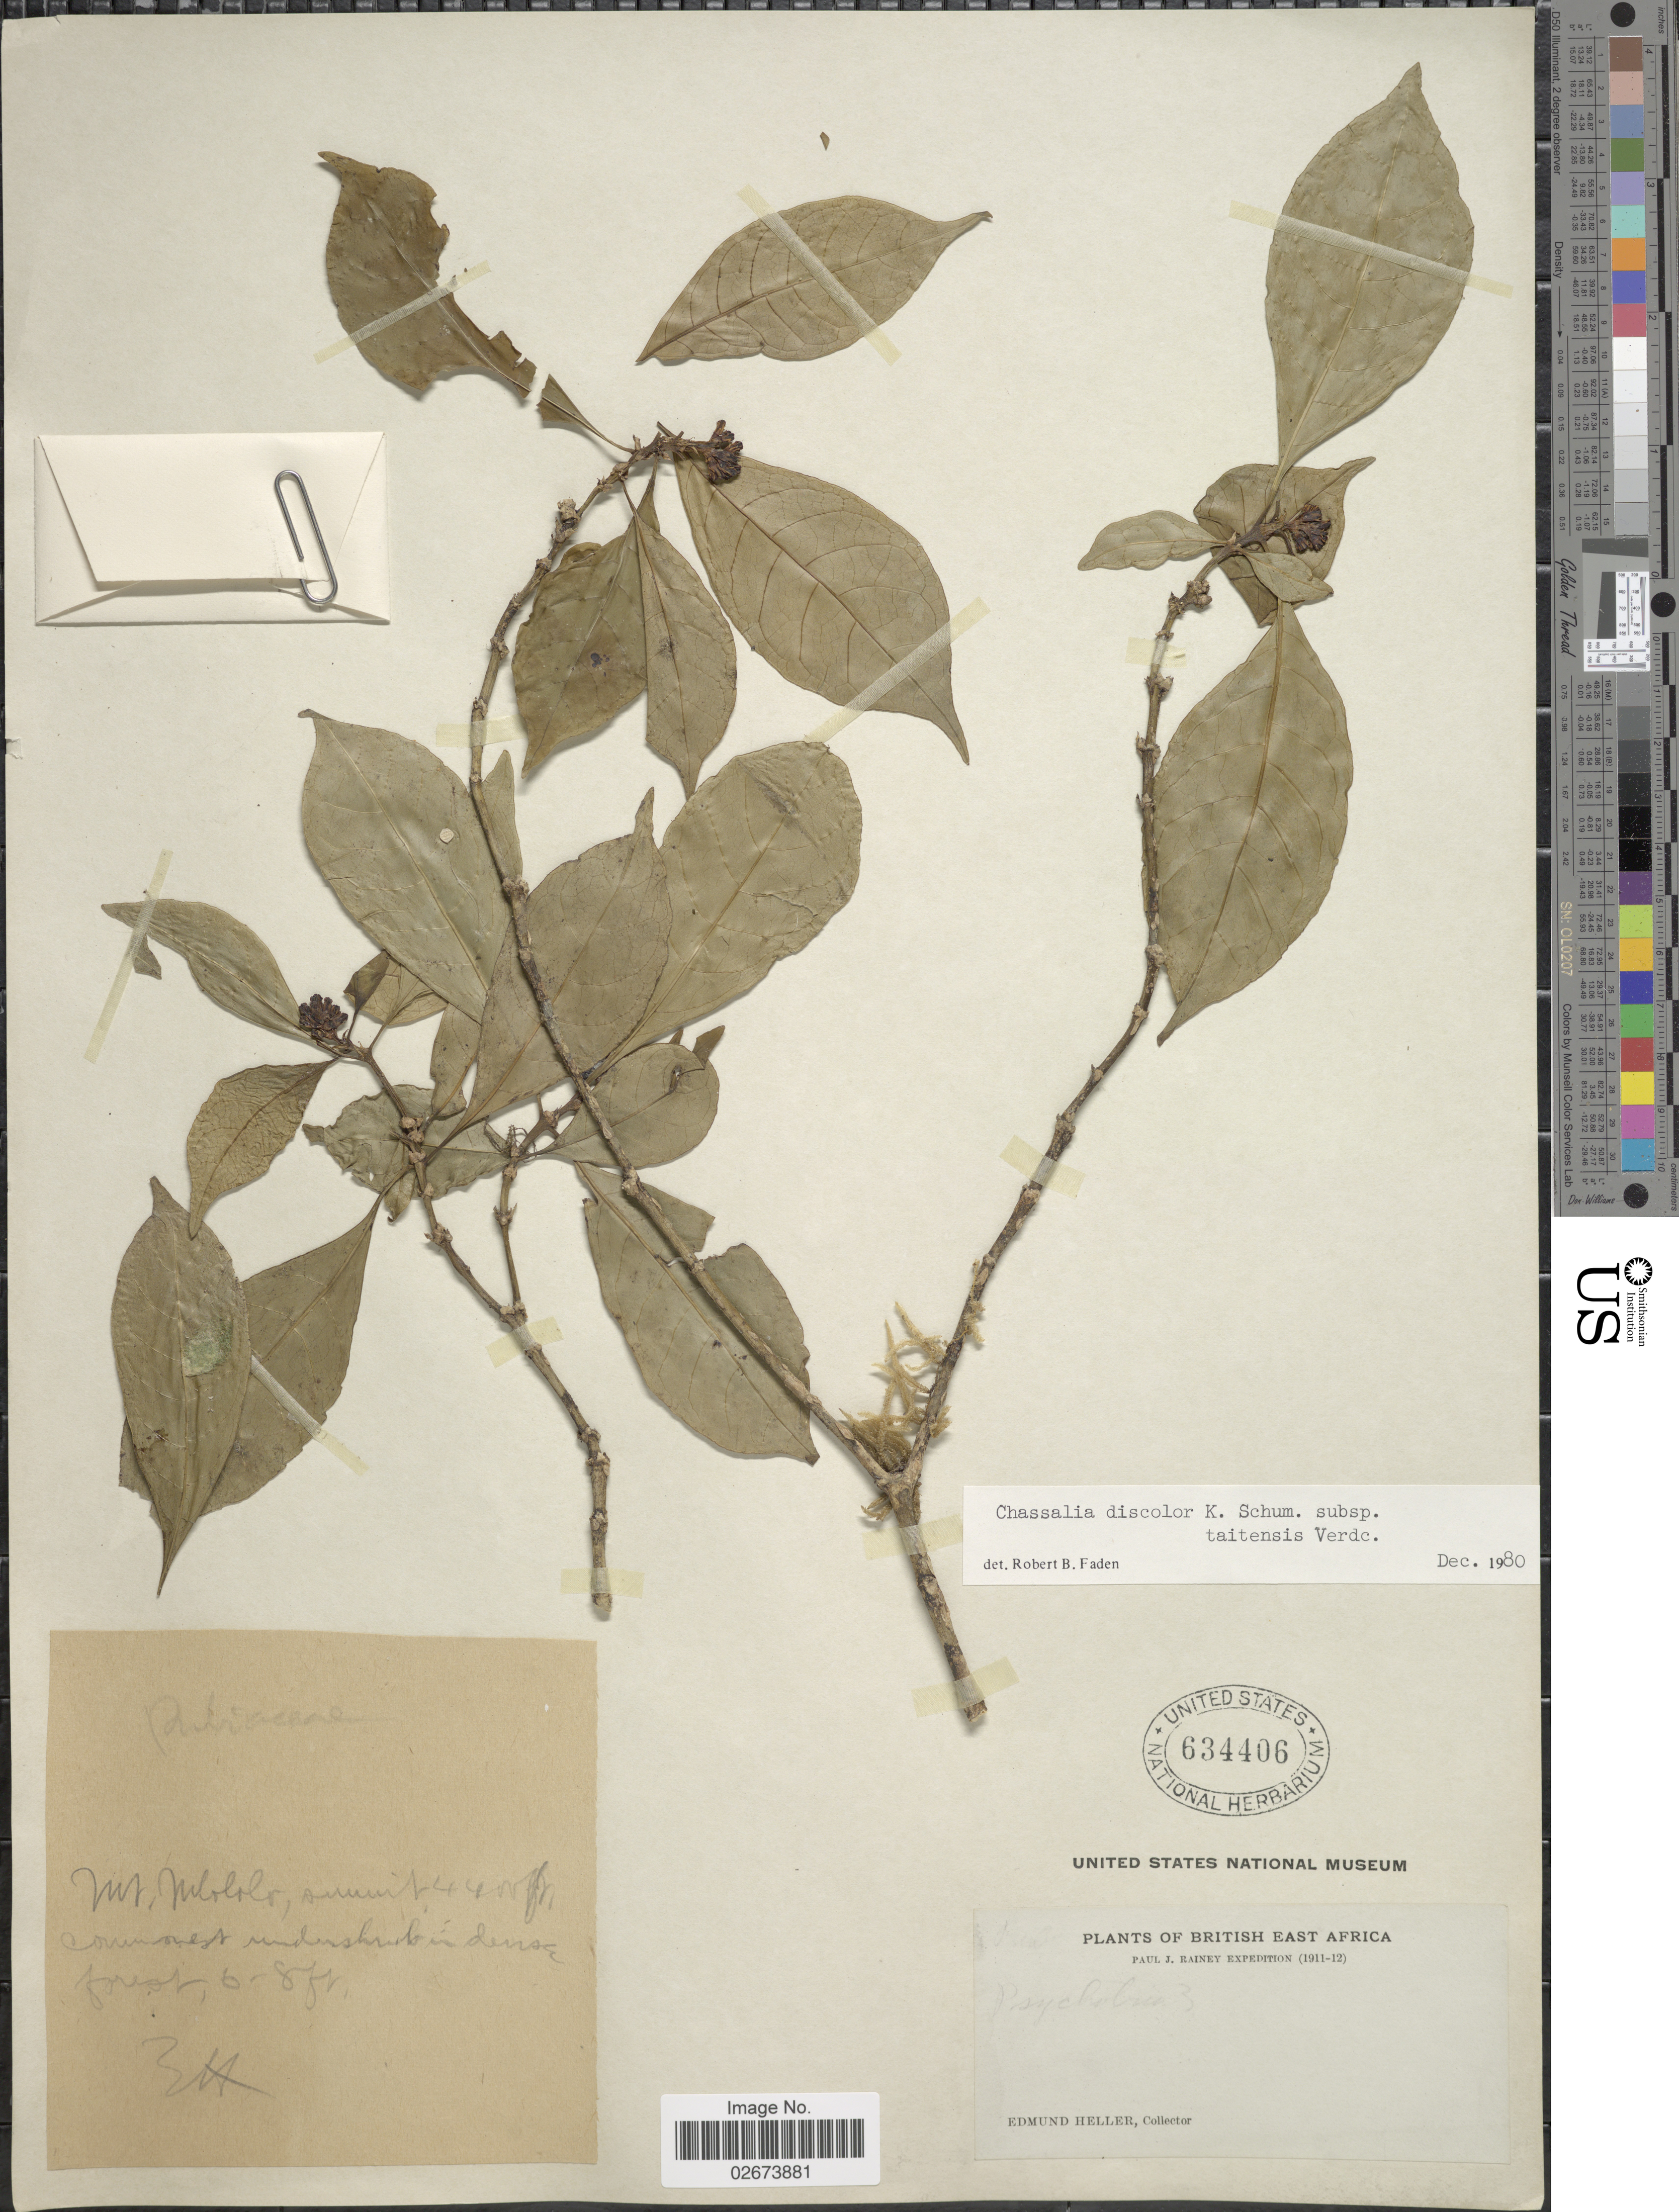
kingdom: Plantae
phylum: Tracheophyta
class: Magnoliopsida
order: Gentianales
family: Rubiaceae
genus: Chassalia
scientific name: Chassalia discolor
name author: K. Schum.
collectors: E. Heller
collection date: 1911/1912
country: Kenya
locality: British East Africa, Mt. Mbololo [interpreted], summit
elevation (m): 1341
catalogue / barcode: US 634406